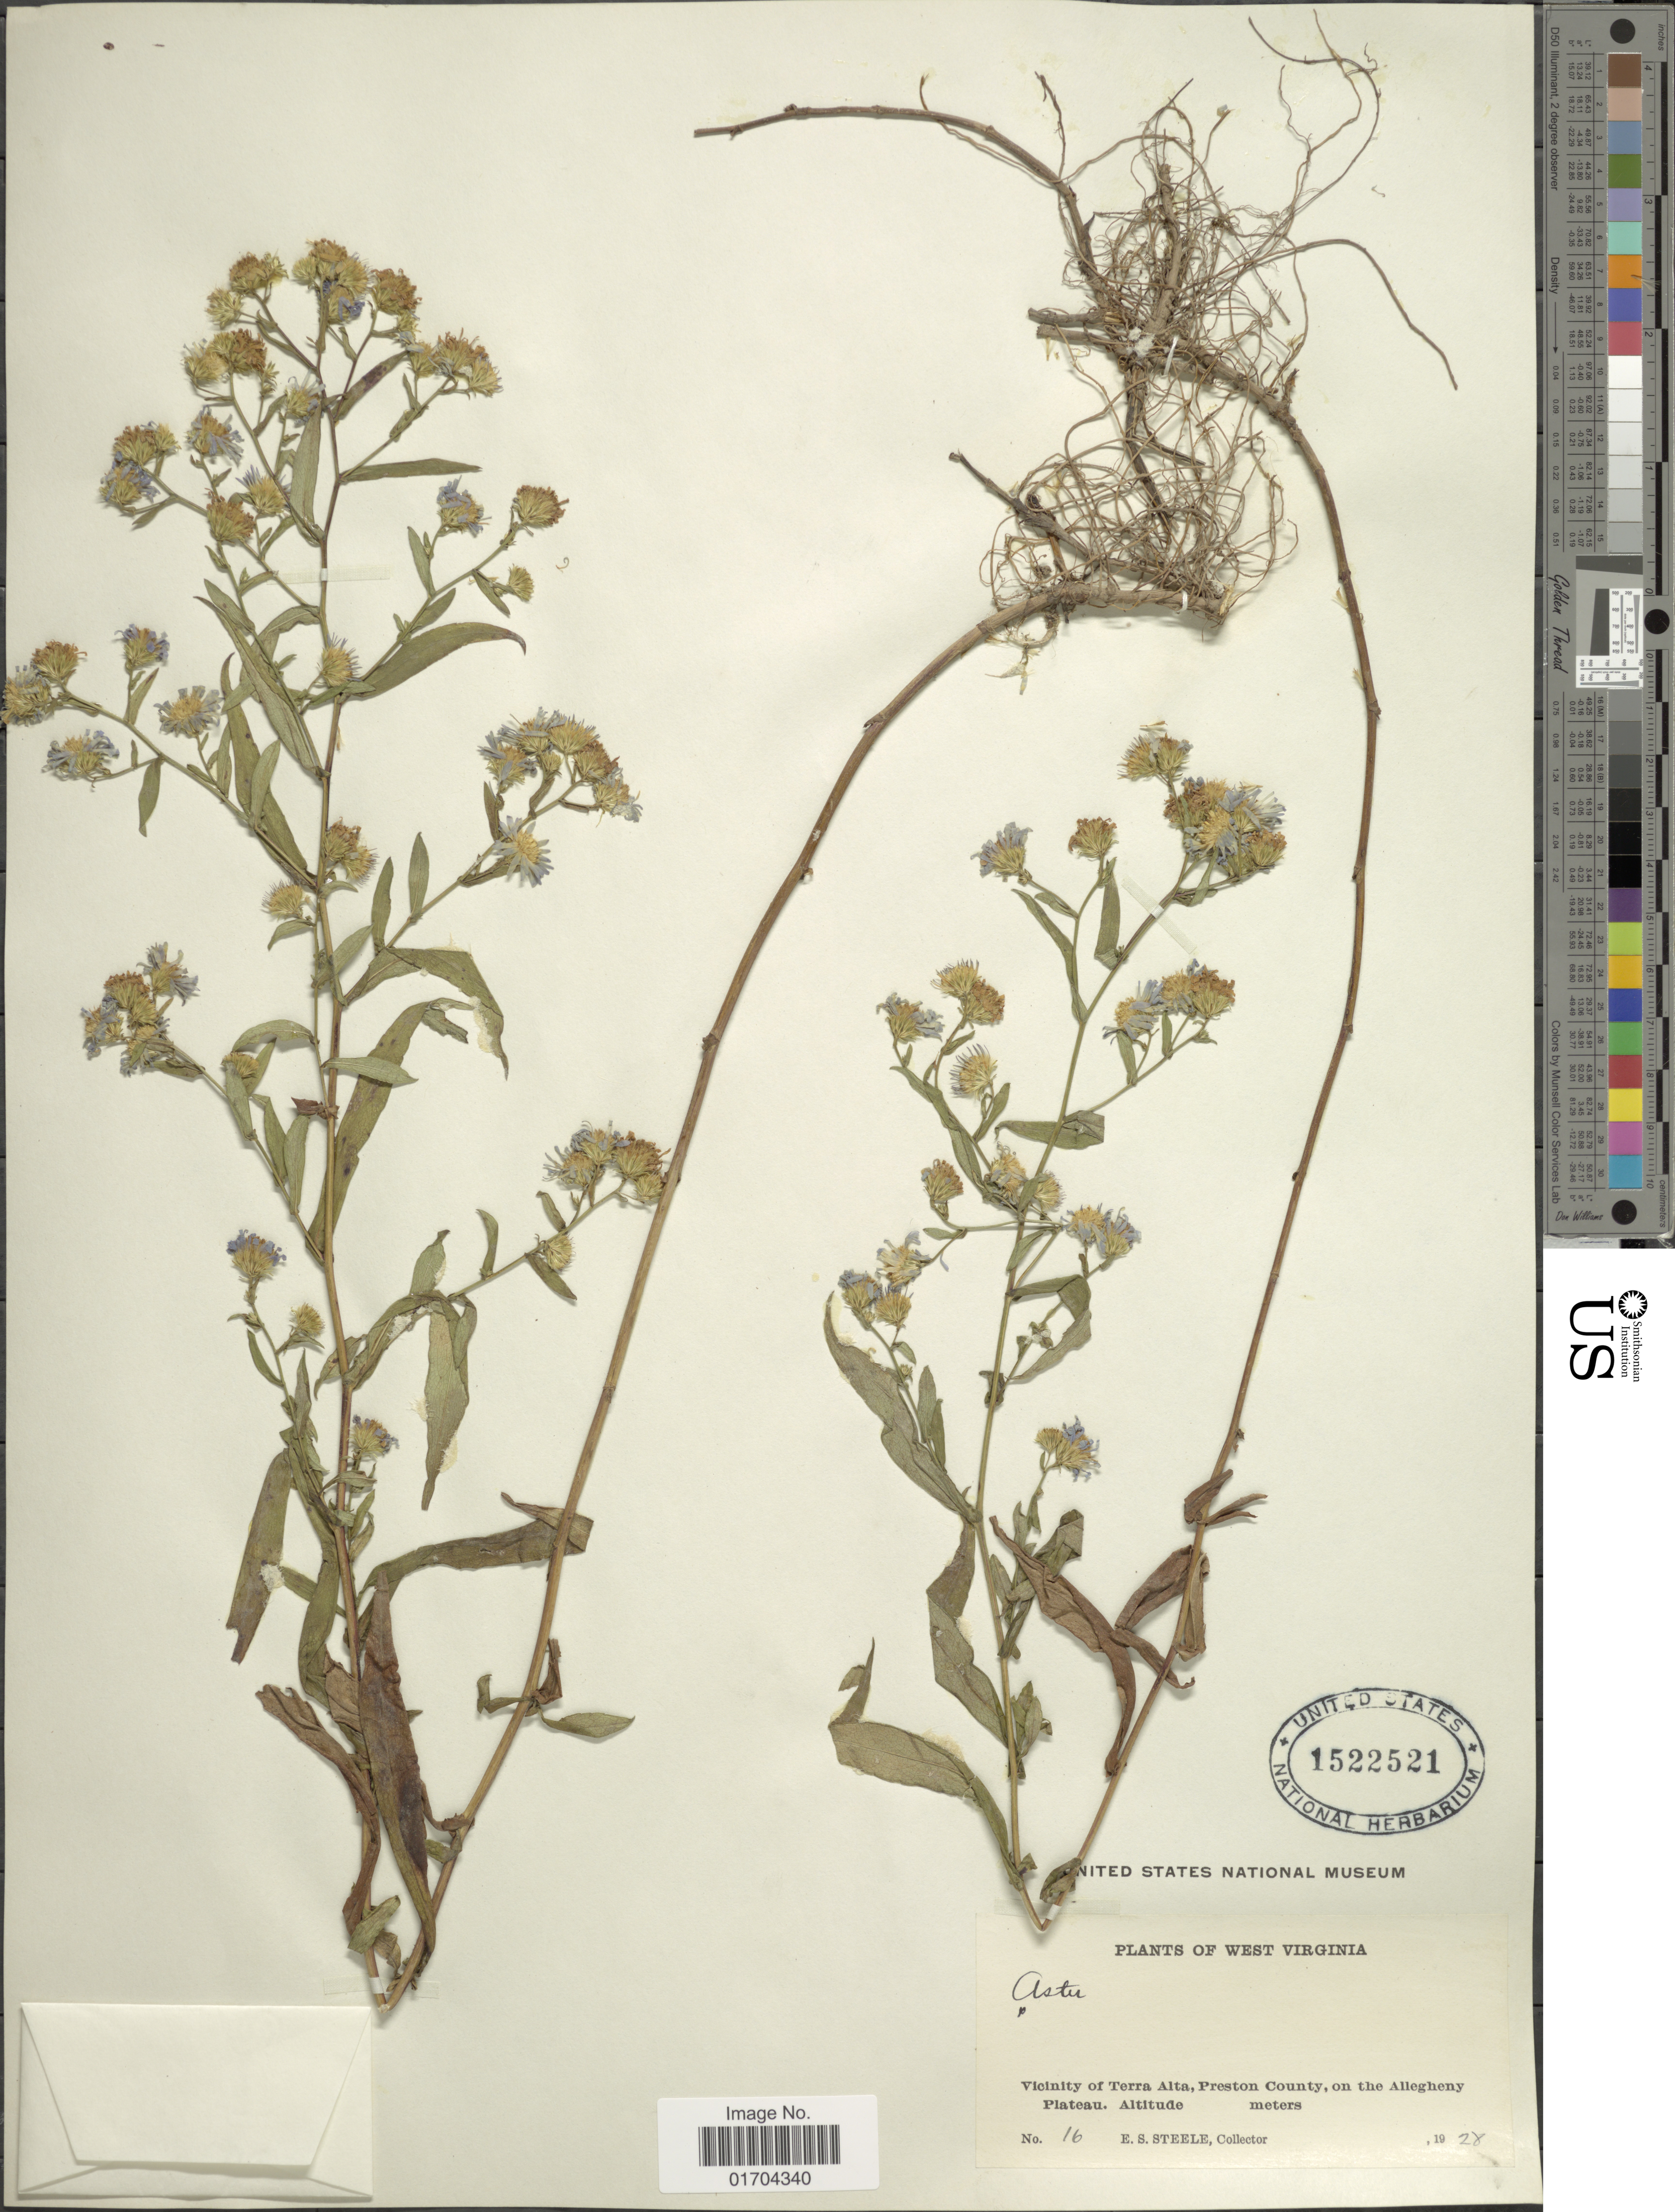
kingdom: Plantae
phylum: Tracheophyta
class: Magnoliopsida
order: Asterales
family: Asteraceae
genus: Symphyotrichum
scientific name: Symphyotrichum sp.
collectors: E. Steele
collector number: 16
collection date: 1928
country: United States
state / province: West Virginia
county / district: Preston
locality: Vicinity of Terra Alta, Preston County, on the Allegheny Plateau.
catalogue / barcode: US 1522521